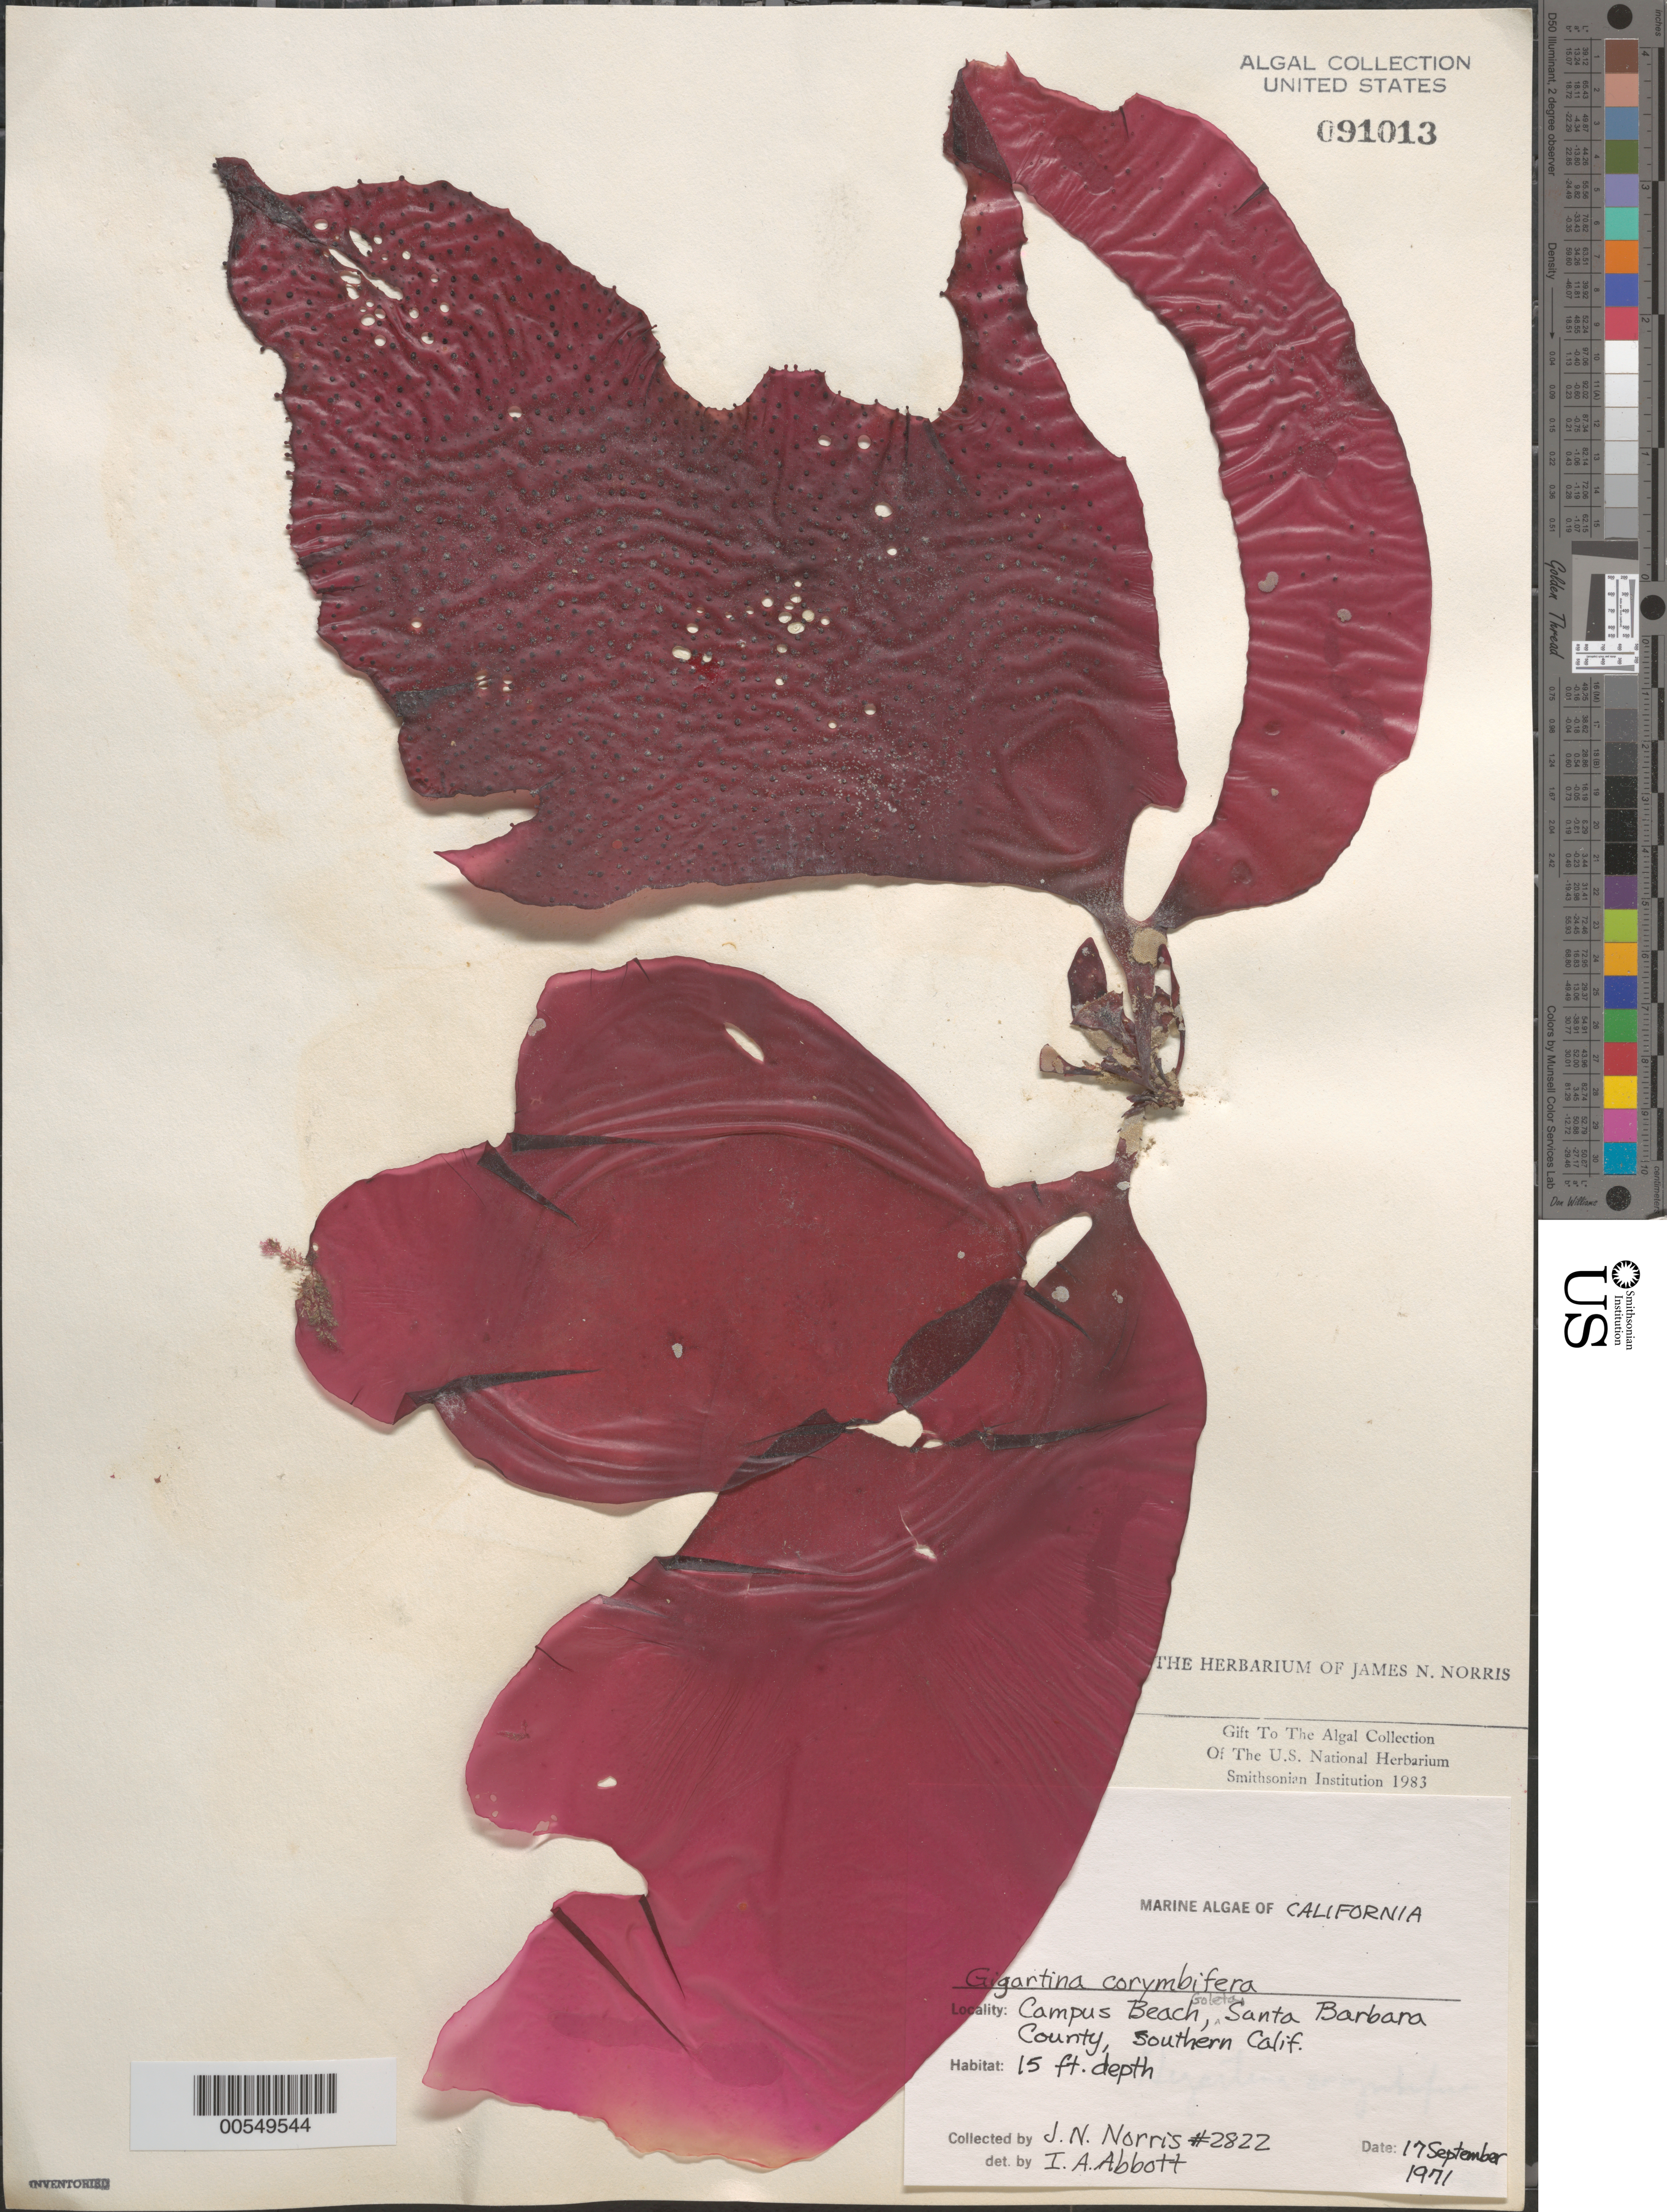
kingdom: Plantae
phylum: Rhodophyta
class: Florideophyceae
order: Gigartinales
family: Gigartinaceae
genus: Chondracanthus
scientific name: Chondracanthus corymbiferus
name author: (Kütz.) Guiry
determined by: Algae name updating Project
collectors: M. Chamberlain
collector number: Jn-2822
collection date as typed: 17 Sep 1971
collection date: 1971-09-17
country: United States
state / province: California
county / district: Santa Barbara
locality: Campus Beach, Goleta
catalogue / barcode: US 91013